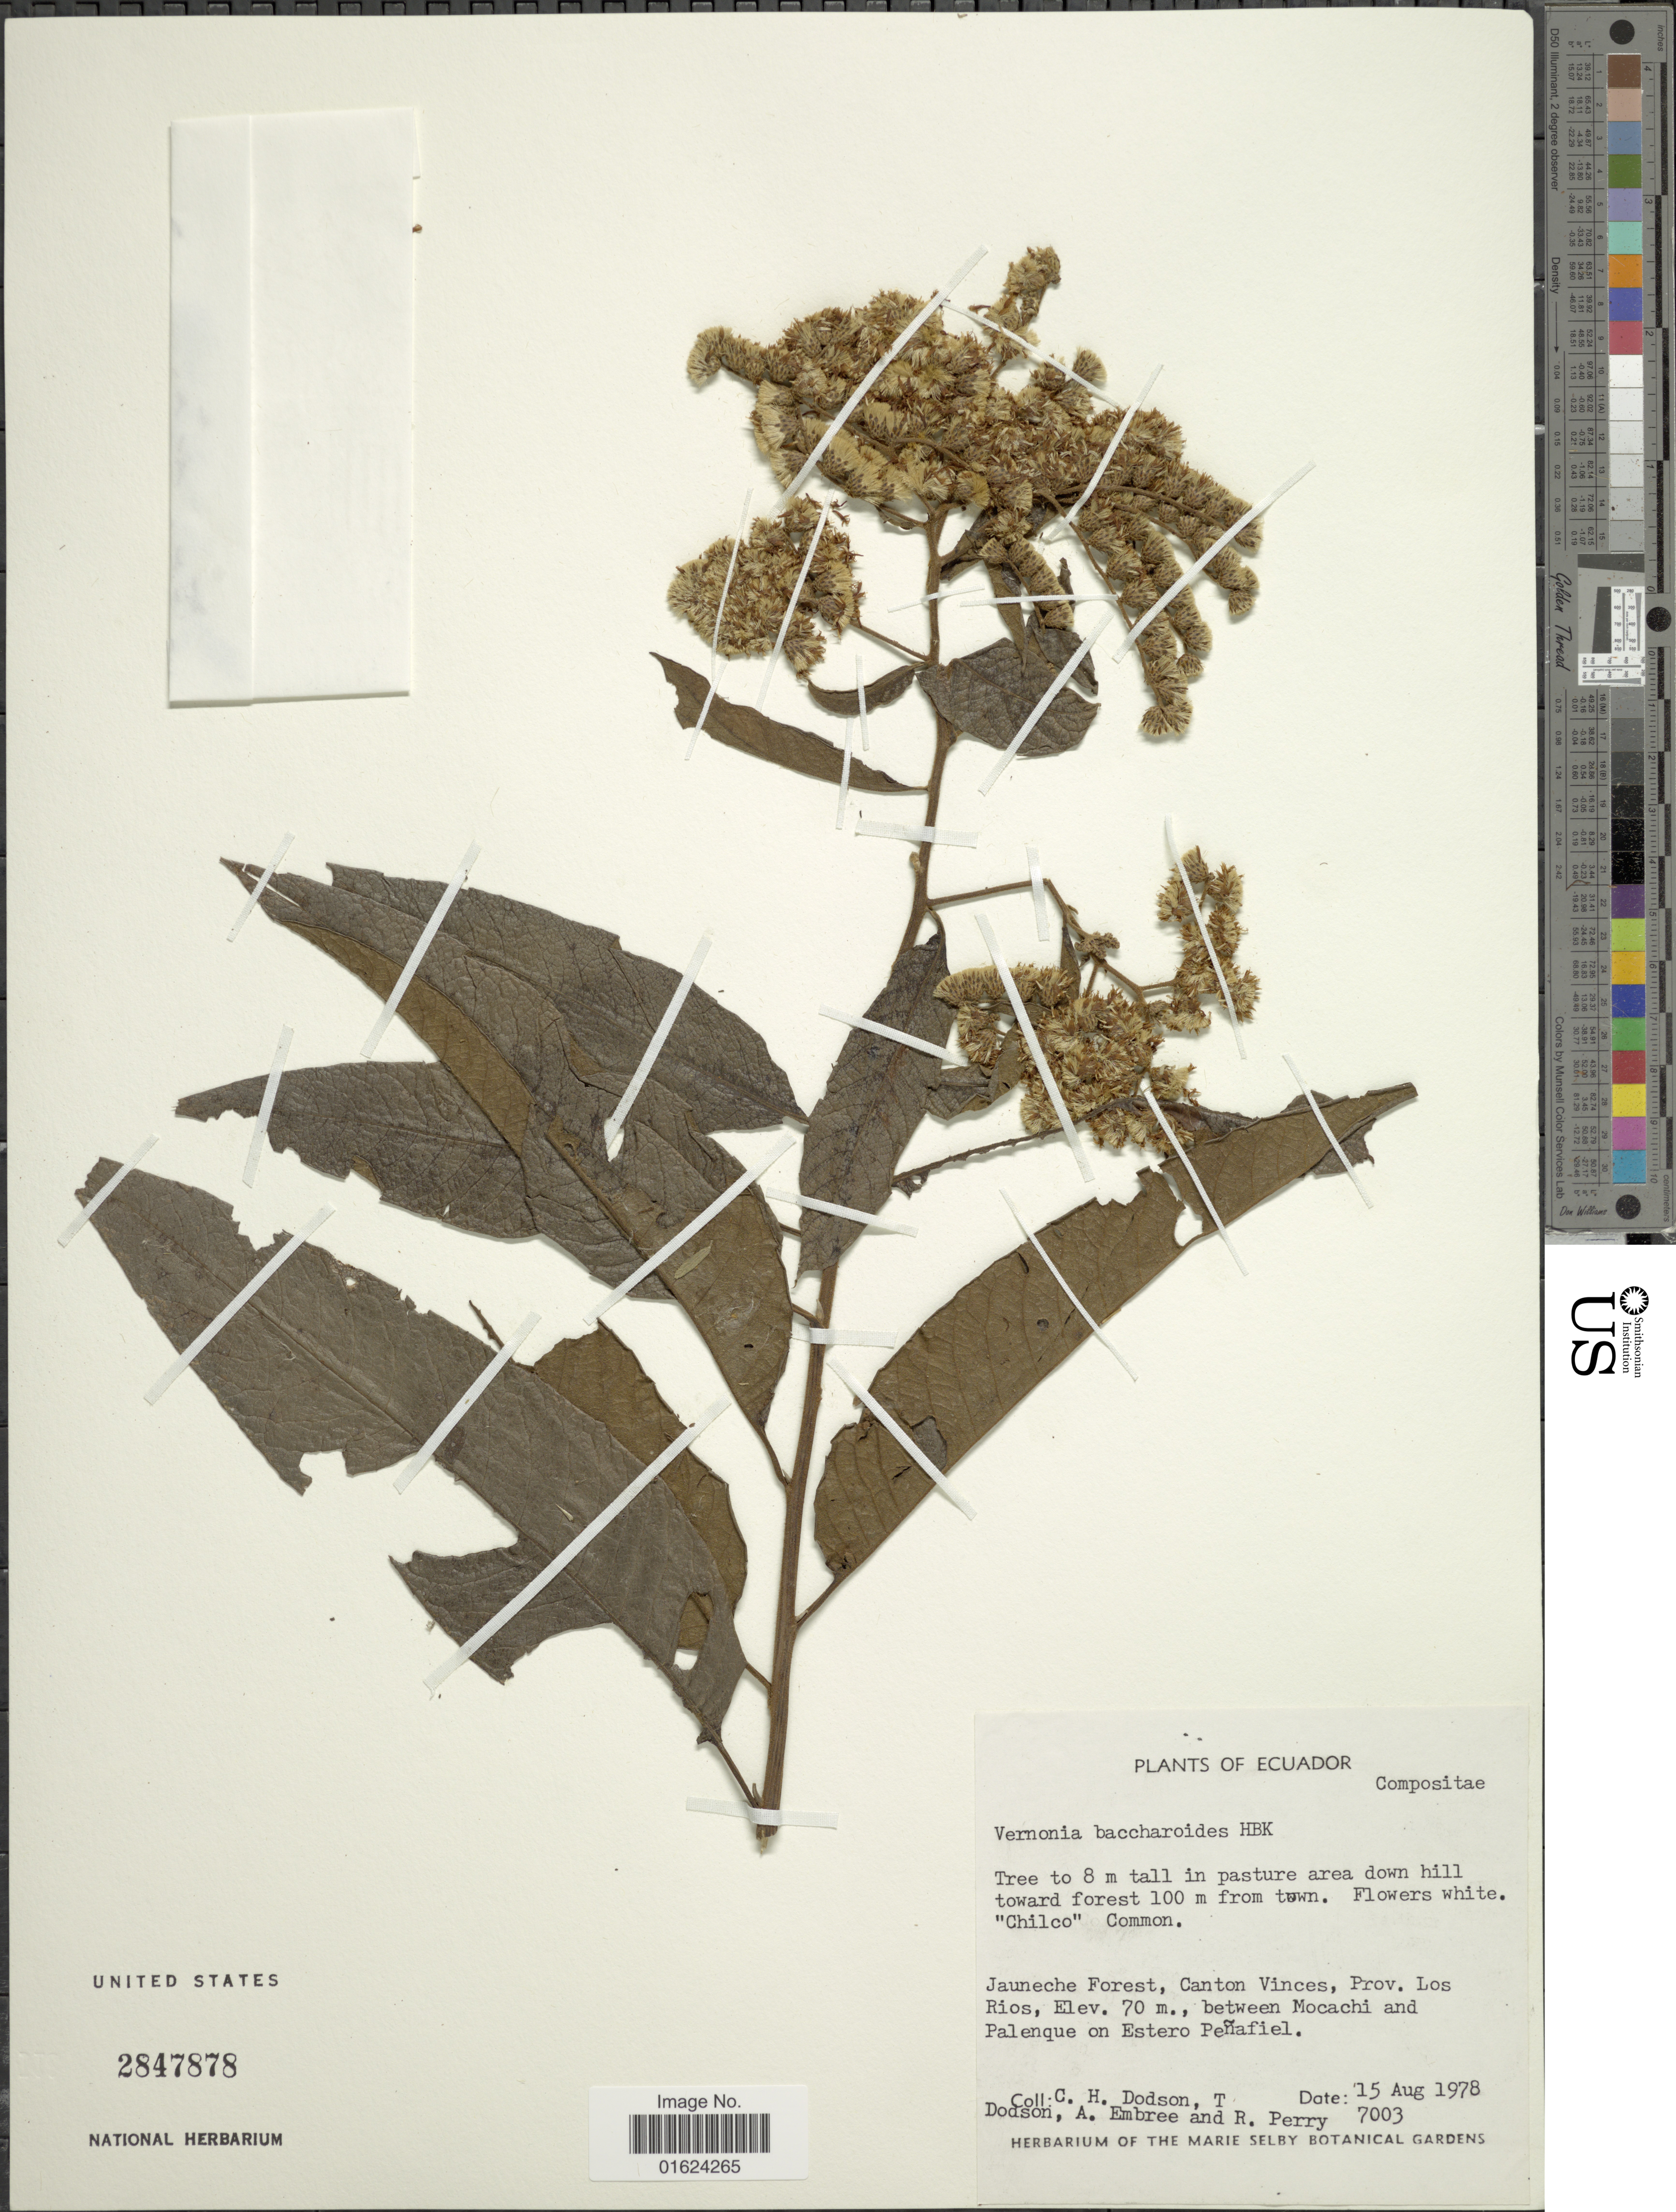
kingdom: Plantae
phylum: Tracheophyta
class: Magnoliopsida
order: Asterales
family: Asteraceae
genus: Vernonanthura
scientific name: Vernonanthura patens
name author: (Kunth) H. Rob.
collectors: C. H. Dodson, A. Embree & R. Perry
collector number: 7003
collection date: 1978-08-15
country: Ecuador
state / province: Los Ríos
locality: Jauneche Forest, Canton Vinces, Prov. Los Rios, between Monachi and Palenque on Estero Penafiel.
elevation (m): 70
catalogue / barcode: US 2847878